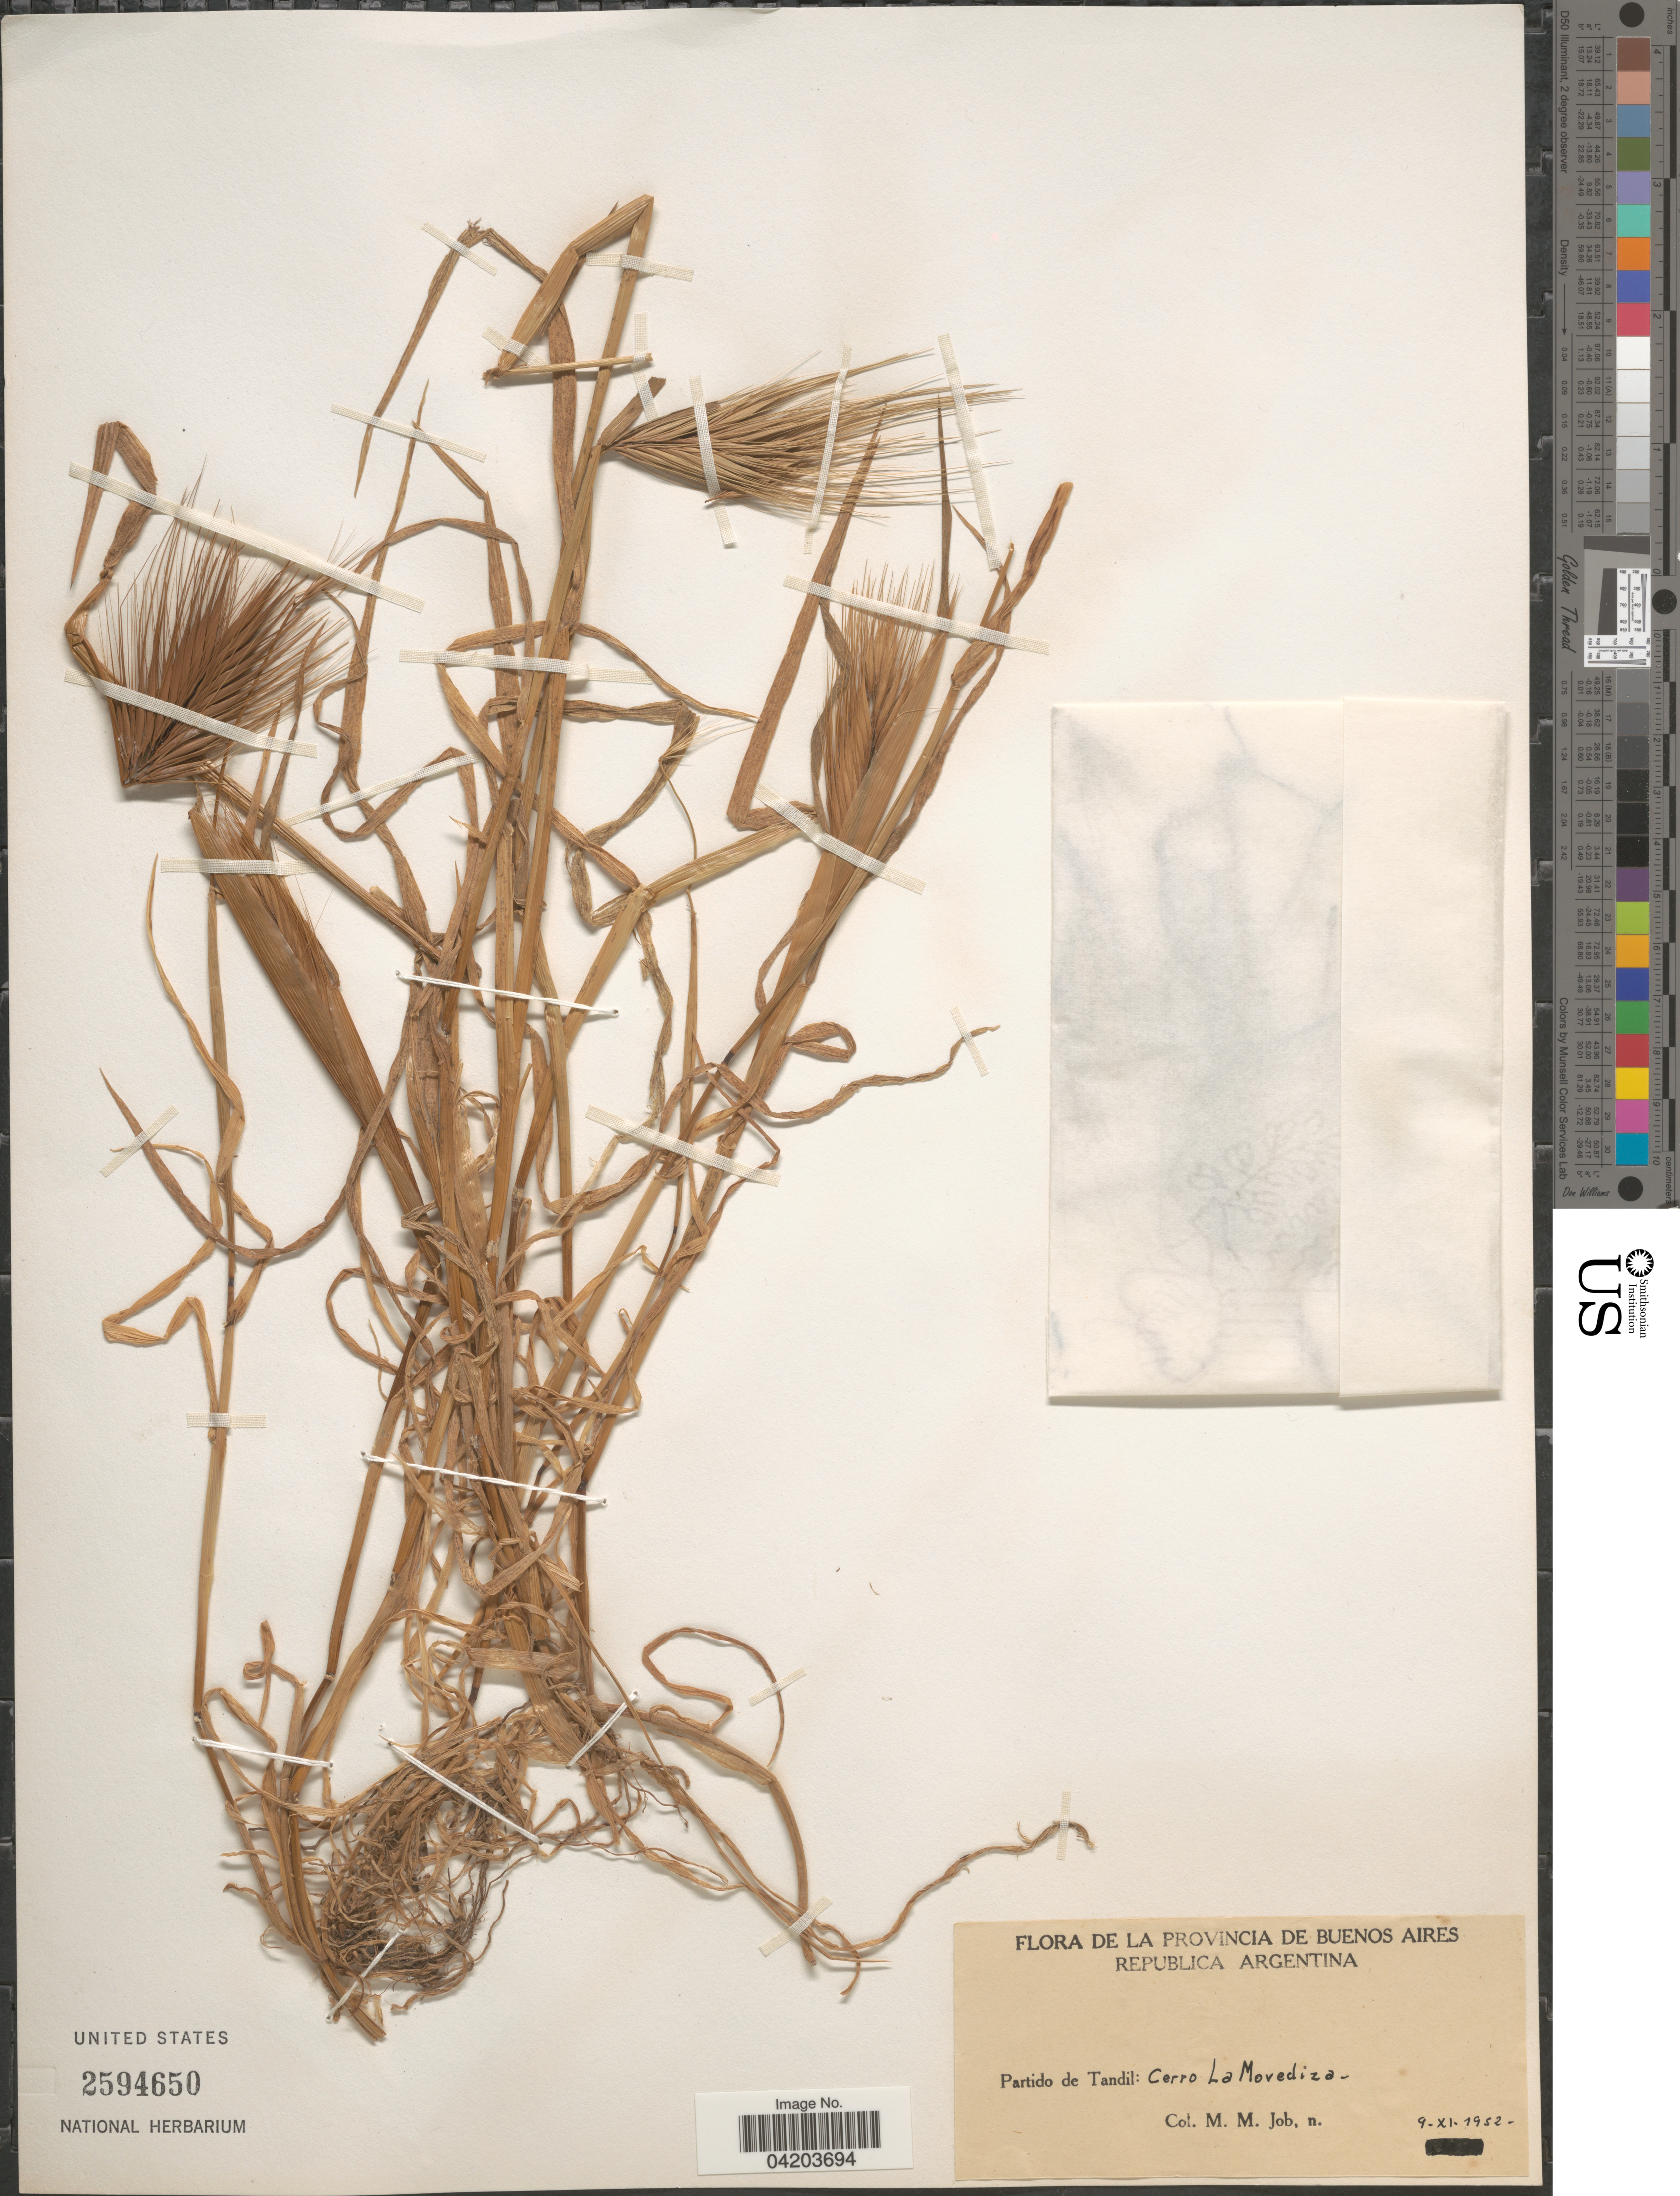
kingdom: Plantae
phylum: Tracheophyta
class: Liliopsida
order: Poales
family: Poaceae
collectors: M. Job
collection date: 1952-11-09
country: Argentina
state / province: Buenos Aires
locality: Partido de Tandil: Cerro La Movediza.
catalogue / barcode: US 2594650